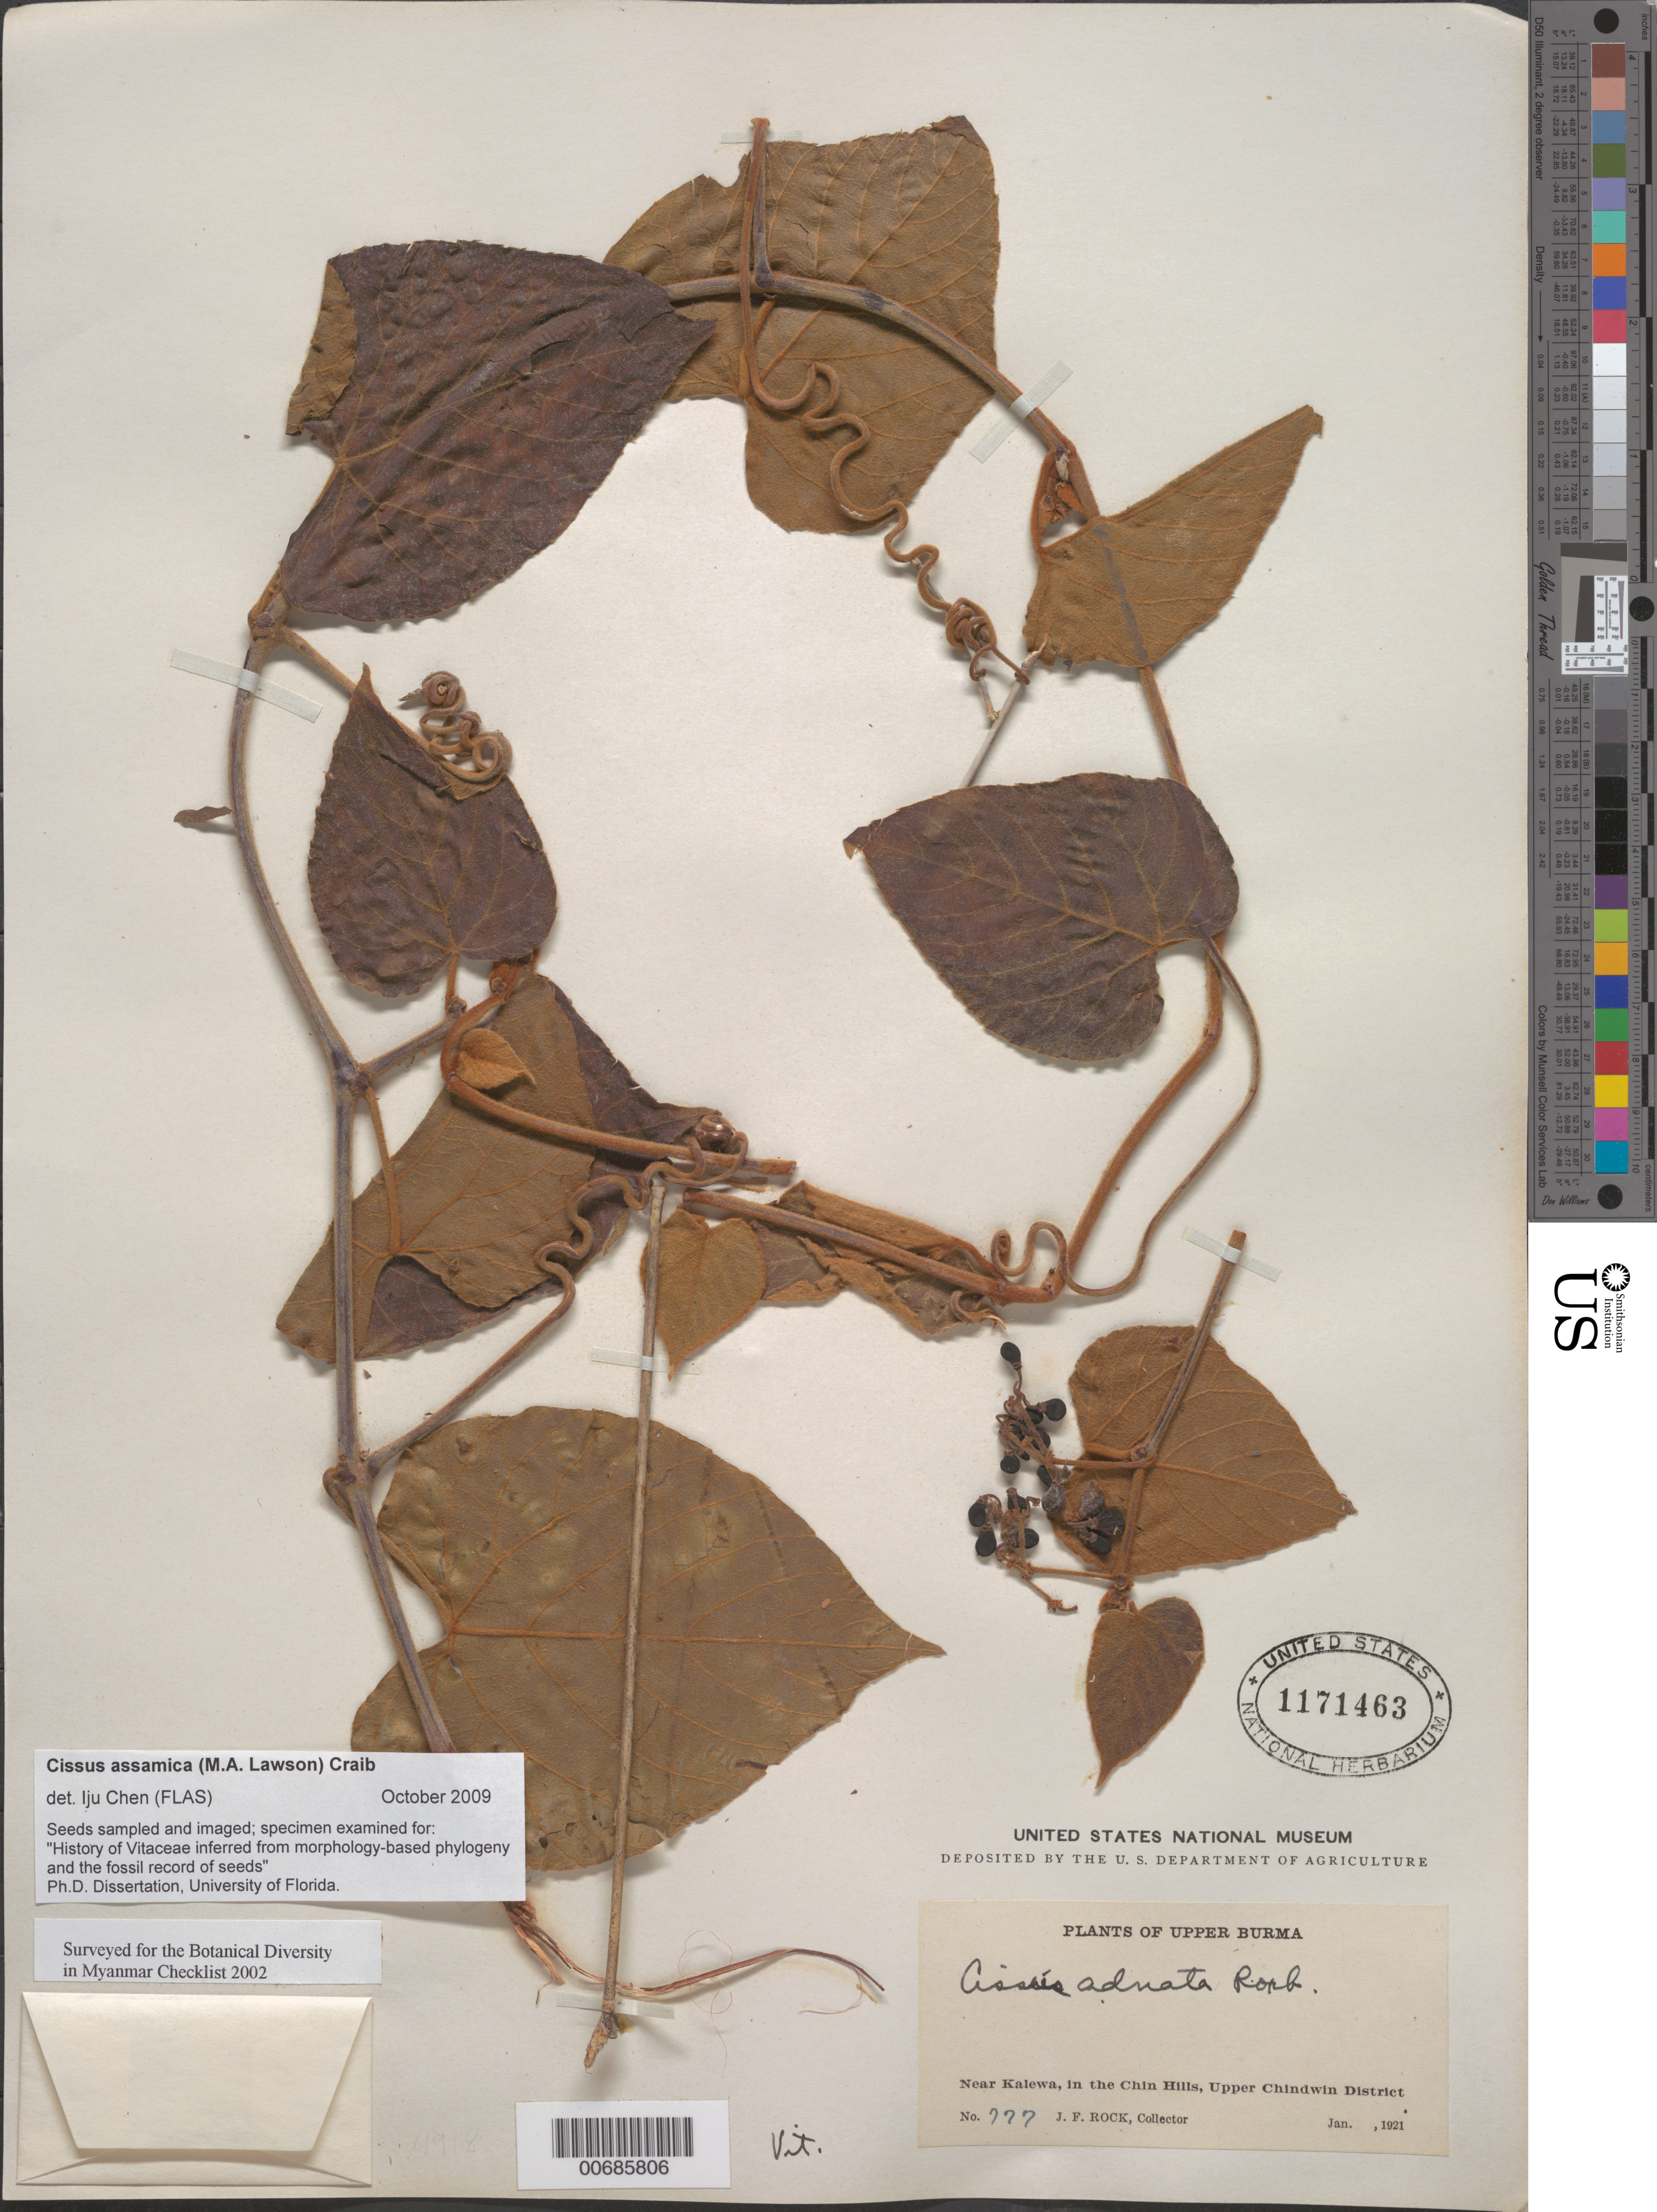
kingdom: Plantae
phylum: Tracheophyta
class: Magnoliopsida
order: Vitales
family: Vitaceae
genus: Cissus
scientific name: Cissus assamica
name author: (M.A. Lawson) Craib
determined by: Chen, Iju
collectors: J. F. Rock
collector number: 777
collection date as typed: Jan 1921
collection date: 1921-01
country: Myanmar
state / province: Sagaing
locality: Near Kalewa, in the Chin Hills, Upper Chindwin District.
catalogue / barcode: US 1171463